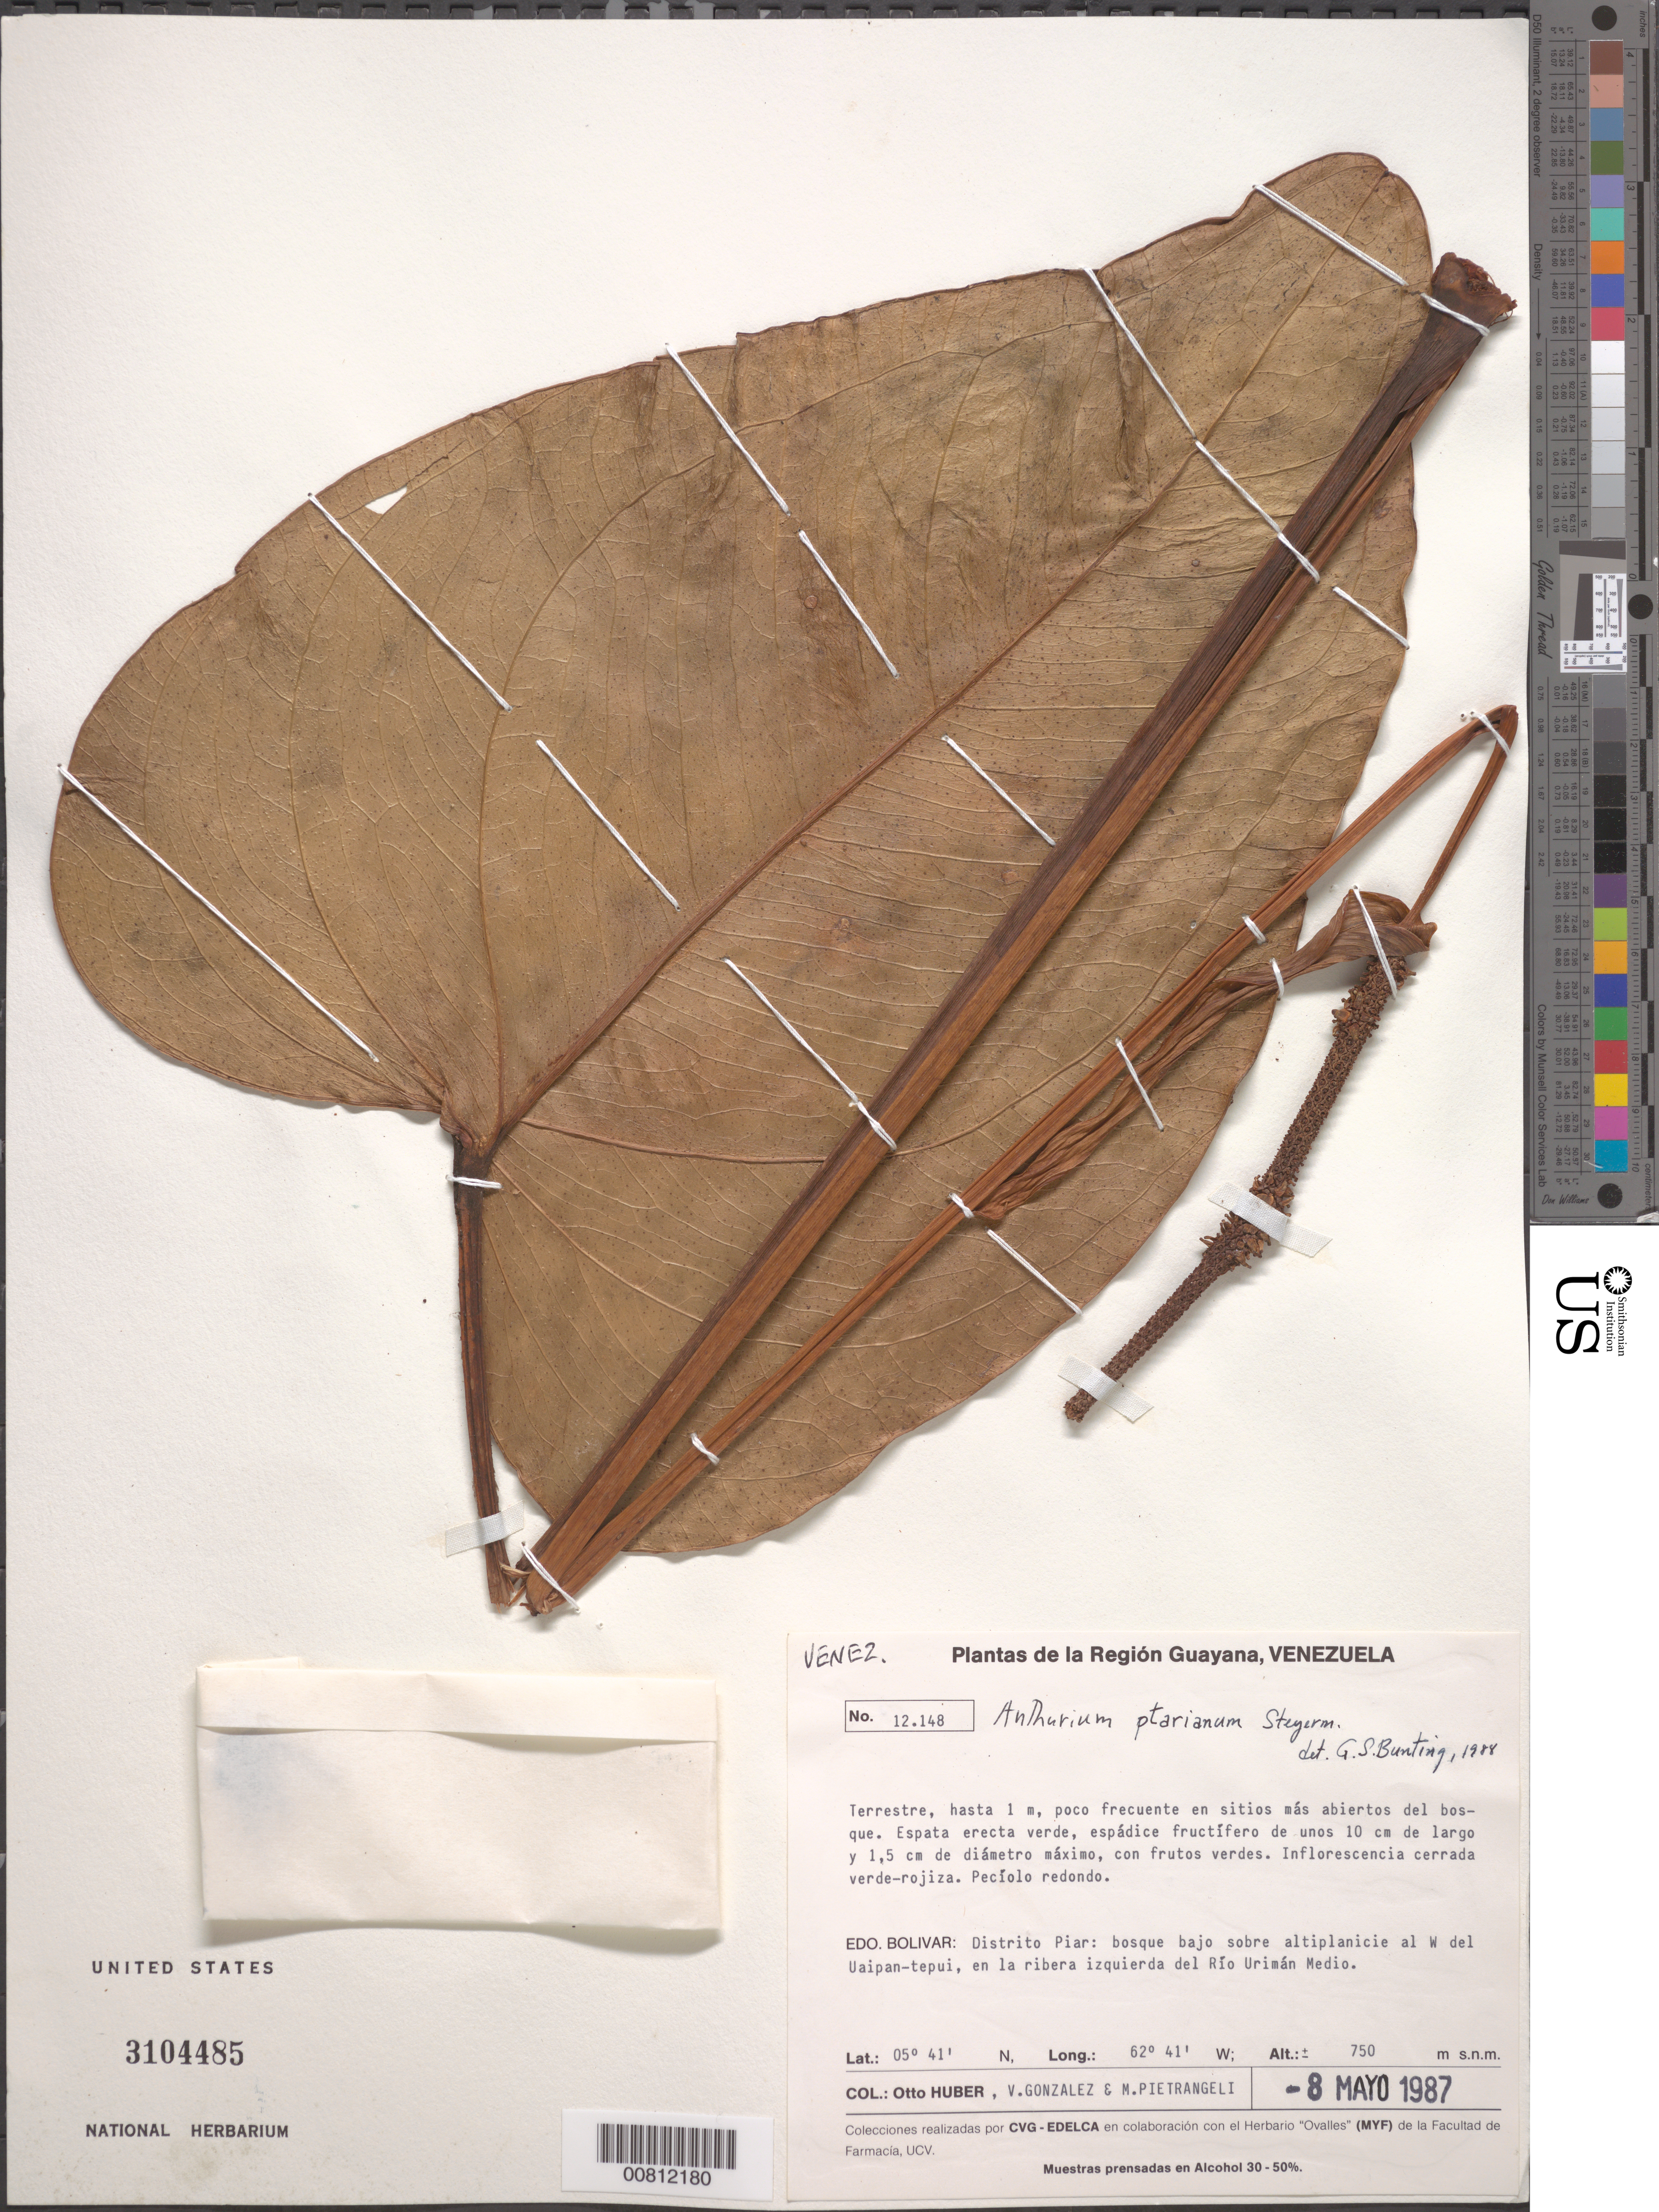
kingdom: Plantae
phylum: Tracheophyta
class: Liliopsida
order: Alismatales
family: Araceae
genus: Anthurium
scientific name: Anthurium ptarianum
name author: Steyerm.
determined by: Bunting, G. S.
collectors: O. Huber, V. Gonzales & M. Pietrangeli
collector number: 12148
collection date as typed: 8-May-87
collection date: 1987-05-08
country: Venezuela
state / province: Bolívar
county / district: Piar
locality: Uaipan-tepuí, W del, en la rivera izquierda del Río Urimán Medio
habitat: Sitios más abiertos del bosque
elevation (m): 750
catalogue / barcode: US 3104485